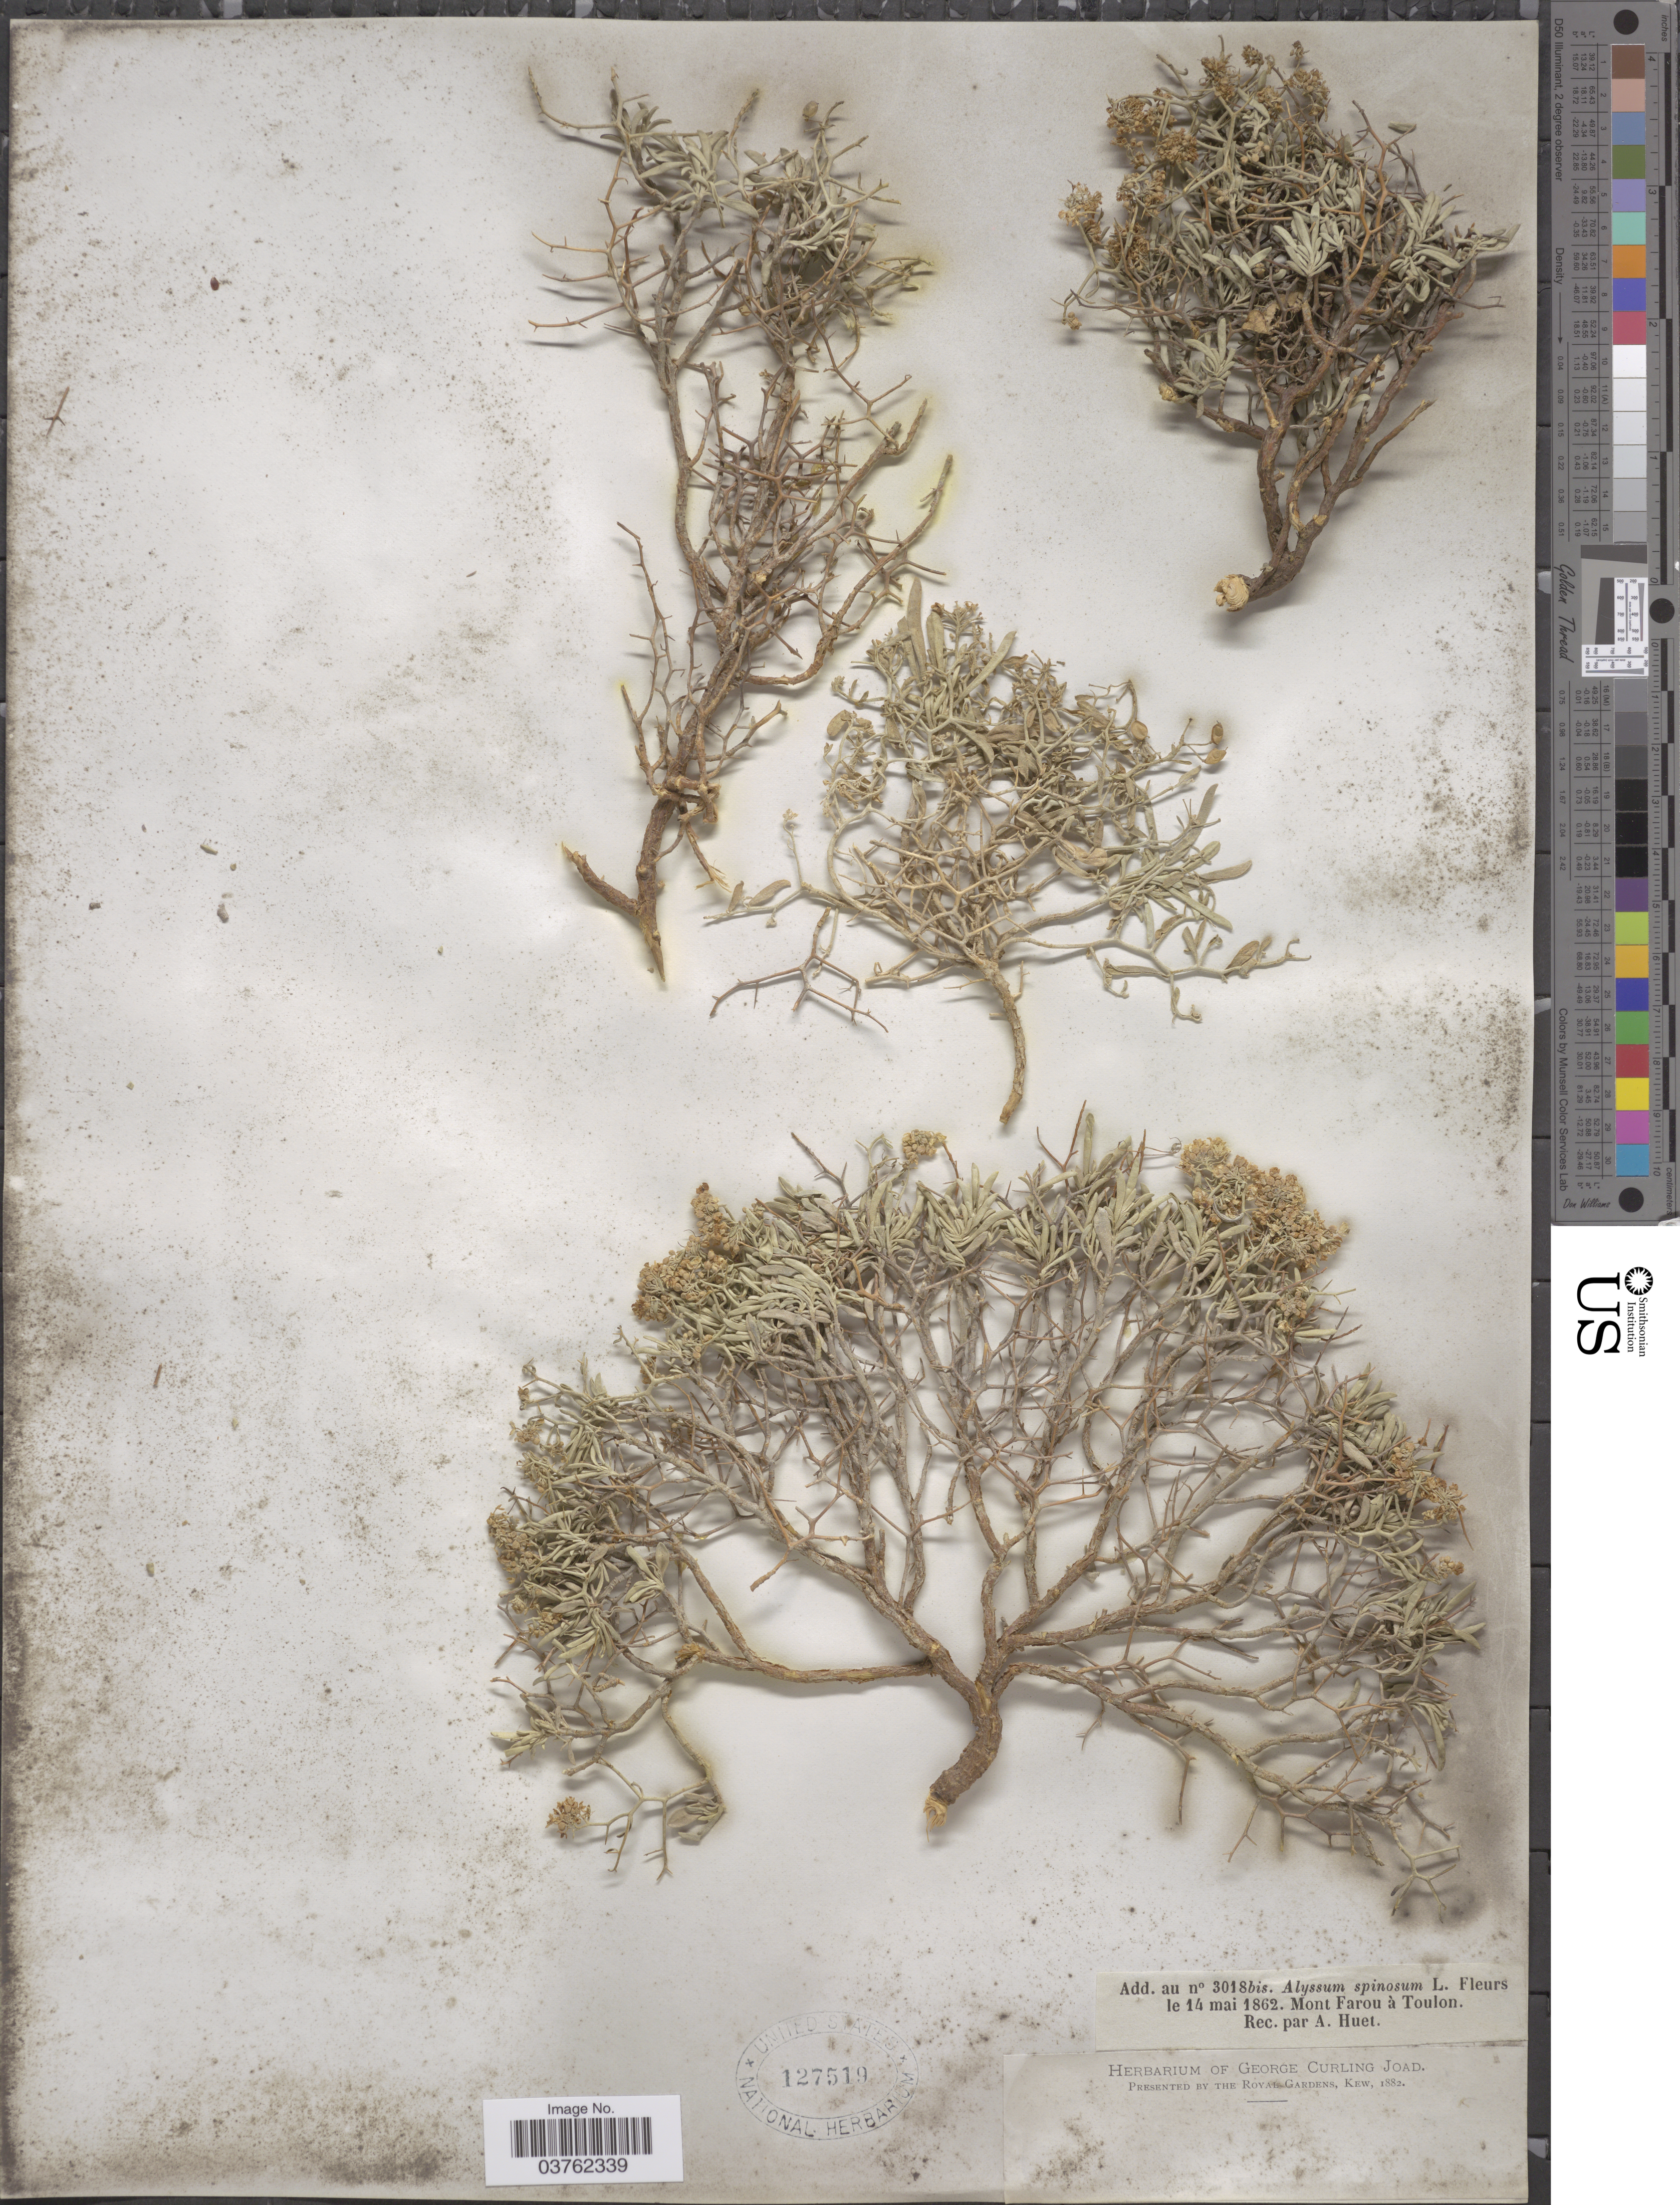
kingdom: Plantae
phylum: Tracheophyta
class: Magnoliopsida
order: Brassicales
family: Brassicaceae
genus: Ptilotrichum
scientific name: Ptilotrichum spinosum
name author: Boiss.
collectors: A. Huet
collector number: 3018bis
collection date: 1862-05-14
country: France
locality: Mont Faron à Toulon.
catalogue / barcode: US 127519